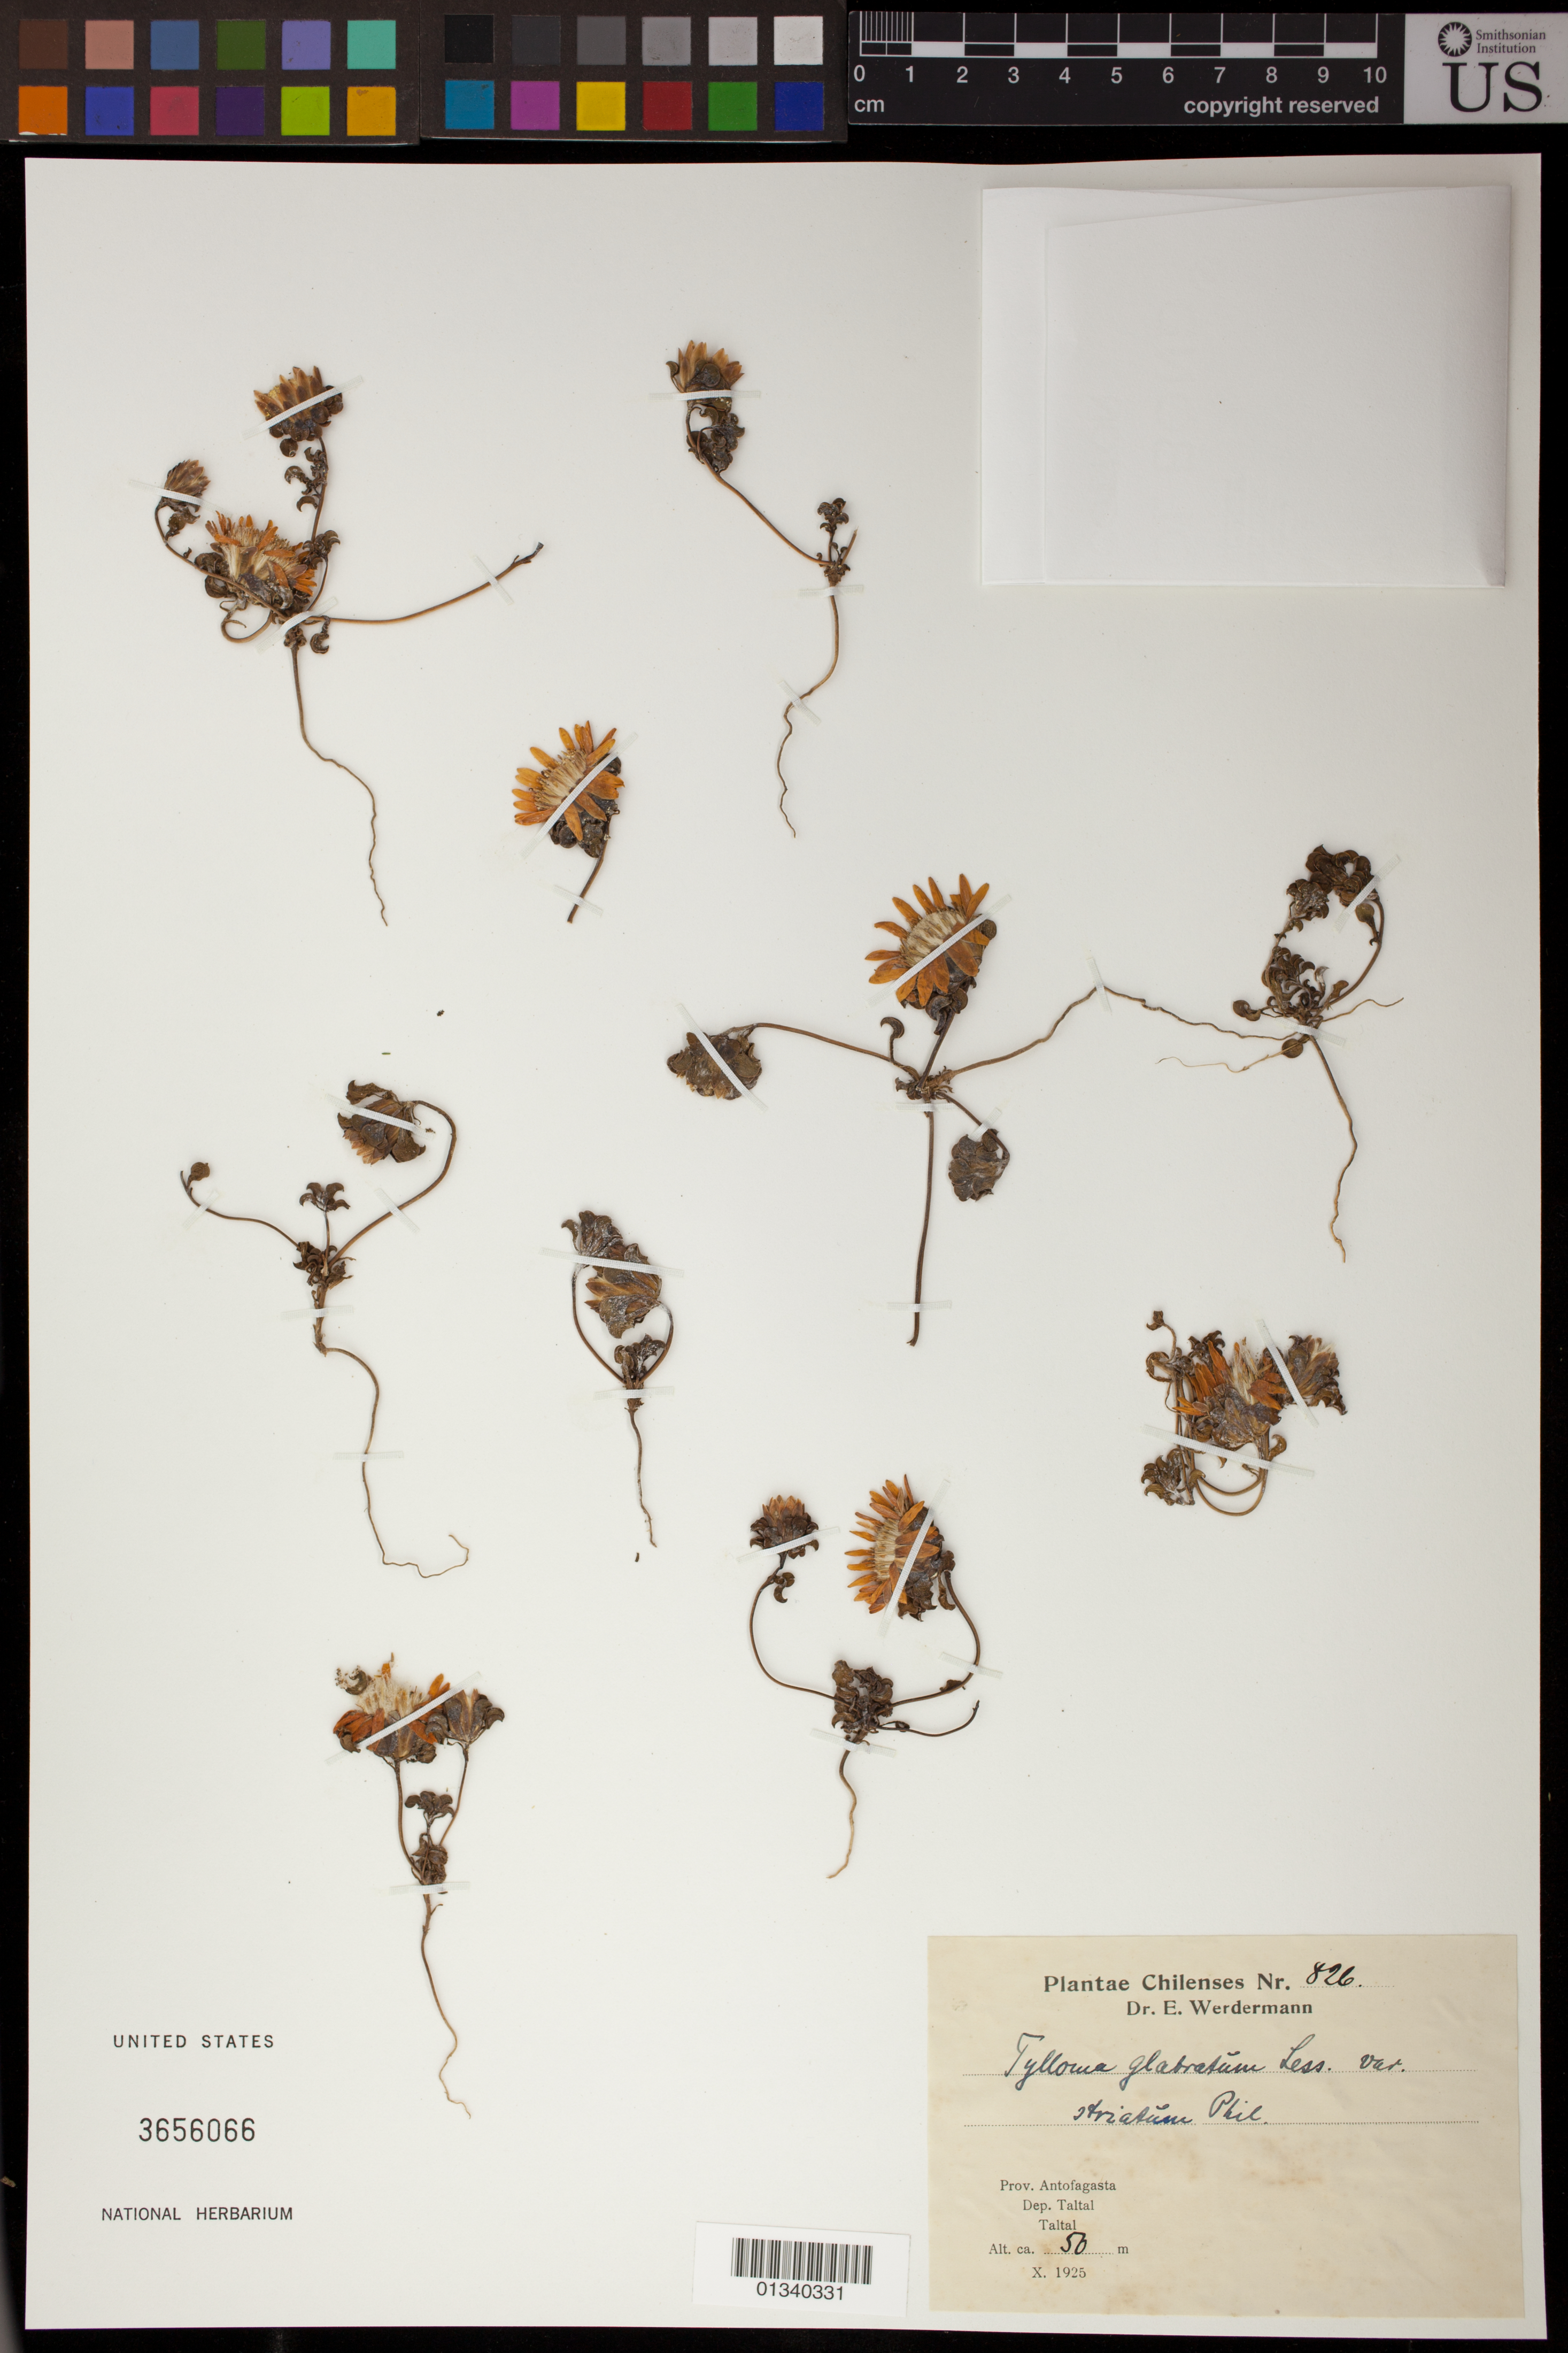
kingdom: Plantae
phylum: Tracheophyta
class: Magnoliopsida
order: Asterales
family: Asteraceae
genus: Tylloma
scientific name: Tylloma glabratum var. strictum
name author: DC.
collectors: E. Werdermann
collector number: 826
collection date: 1925-10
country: Chile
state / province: Antofagasta (II)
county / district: Taltal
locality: Taltal.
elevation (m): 50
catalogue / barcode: US 3656066